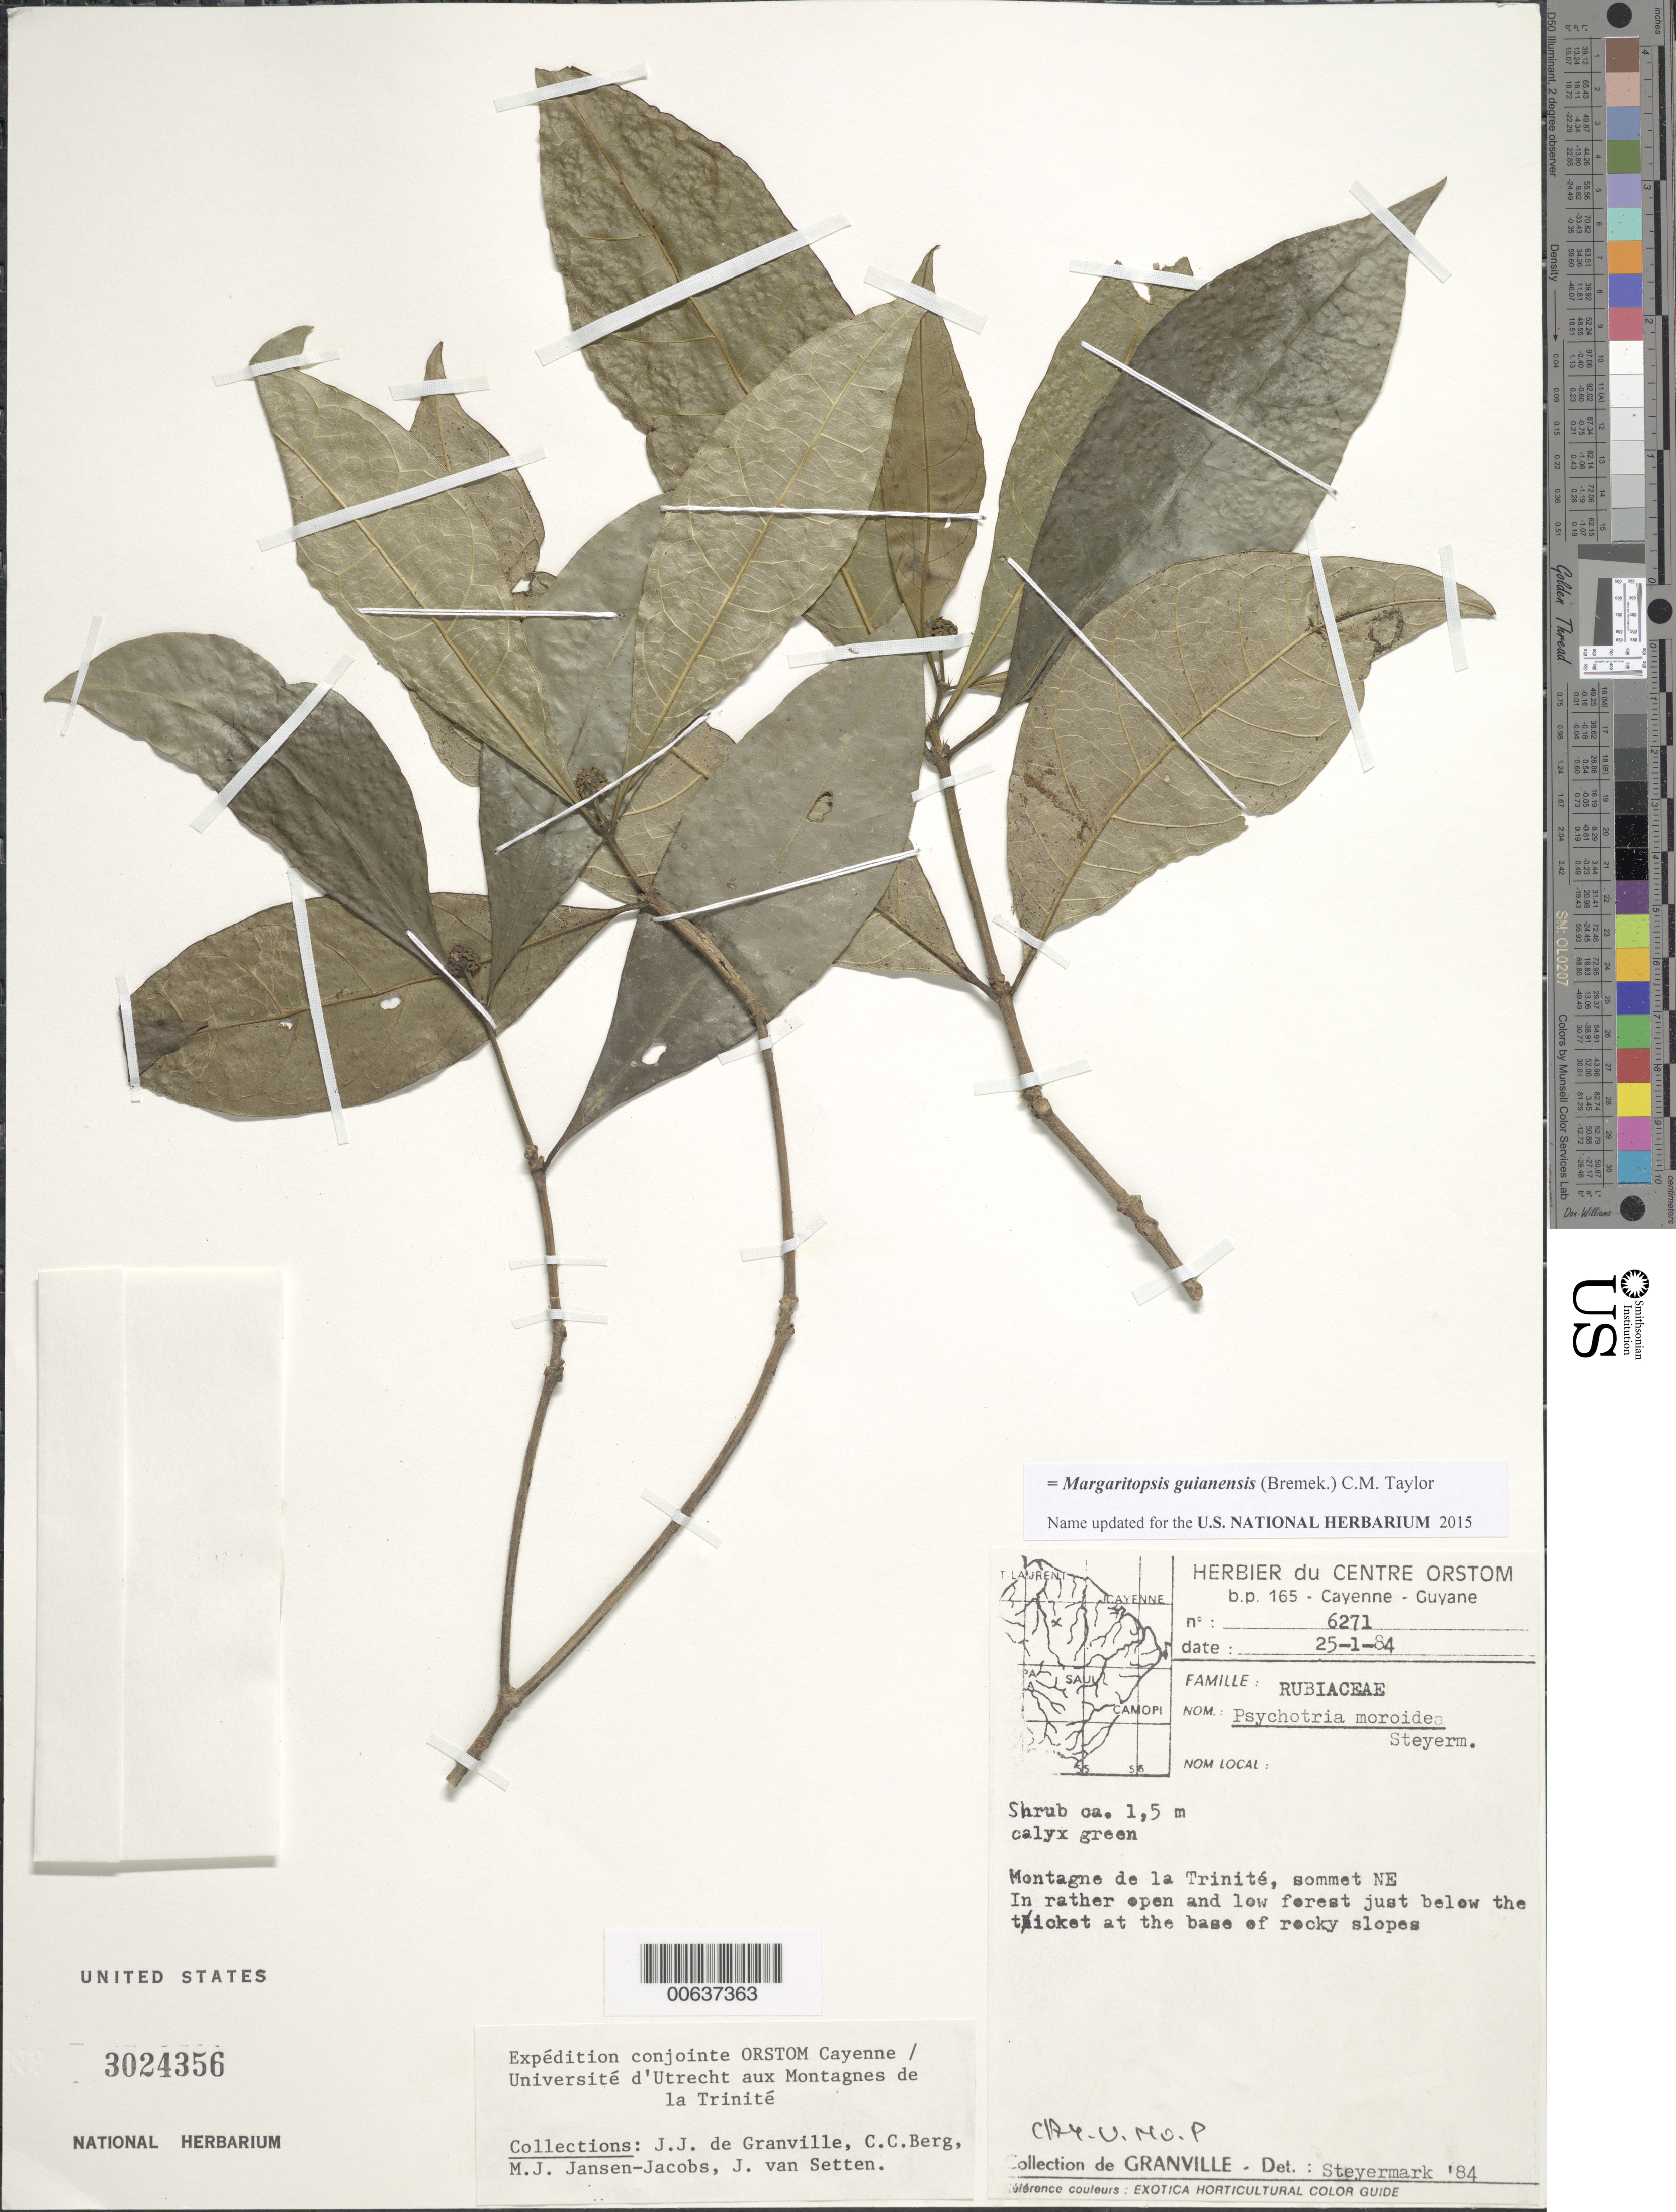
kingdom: Plantae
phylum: Tracheophyta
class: Magnoliopsida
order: Gentianales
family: Rubiaceae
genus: Psychotria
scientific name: Psychotria moroidea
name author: Steyerm.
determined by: Steyermark, Julian A., (VEN)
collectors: J.-J. de Granville, C. C. Berg, M. J. Jansen-Jacobs & J. van Setten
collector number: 6271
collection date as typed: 25-Jan-84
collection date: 1984-01-25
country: French Guiana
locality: Montagnes de la Trinité, sommet NE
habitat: Open and low forest just below base of rocky slopes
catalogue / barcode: US 3024356